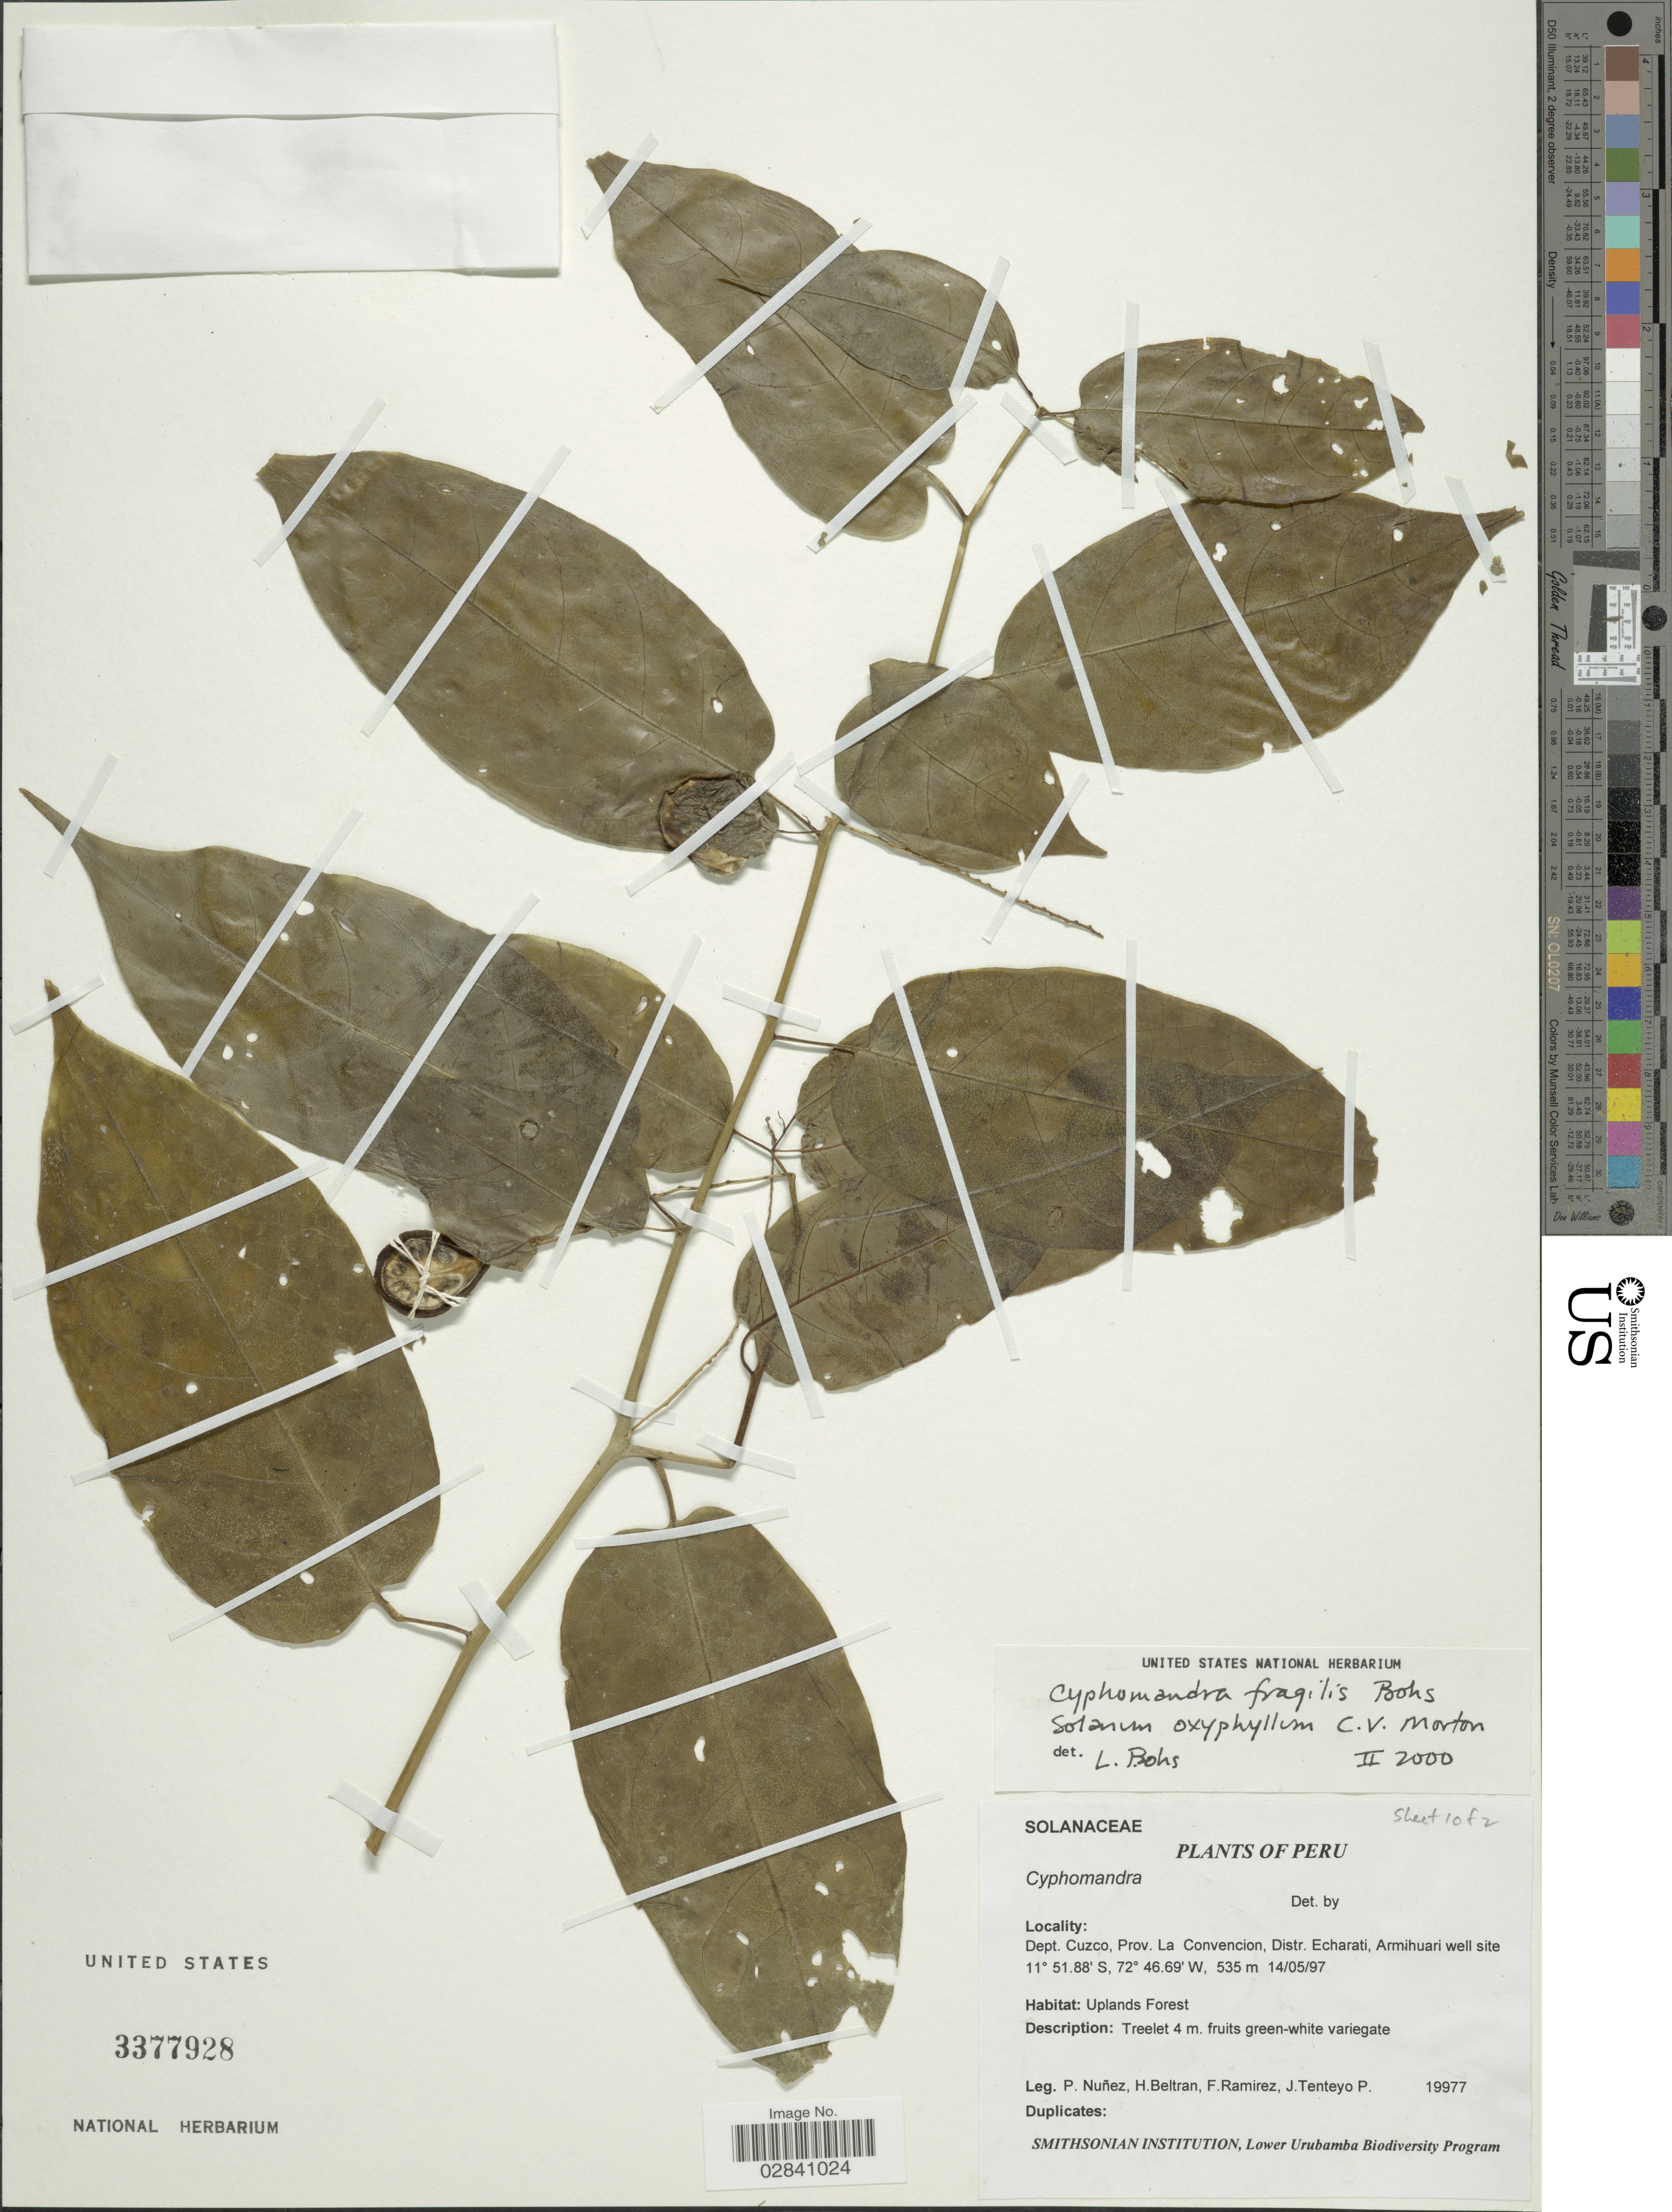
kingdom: Plantae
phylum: Tracheophyta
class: Magnoliopsida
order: Solanales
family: Solanaceae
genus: Cyphomandra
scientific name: Cyphomandra fragilis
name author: Bohs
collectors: P. Nuñez V., H. Beltran, F. Ramirez & J. Tenteyo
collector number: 19977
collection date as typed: Transcribed d/m/y: 14/5/97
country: Peru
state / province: Cusco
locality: Dept. Cuzco, Prov. La Convencion, Distr. Echarati, Armihuari well site.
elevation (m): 535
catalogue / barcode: US 3377928